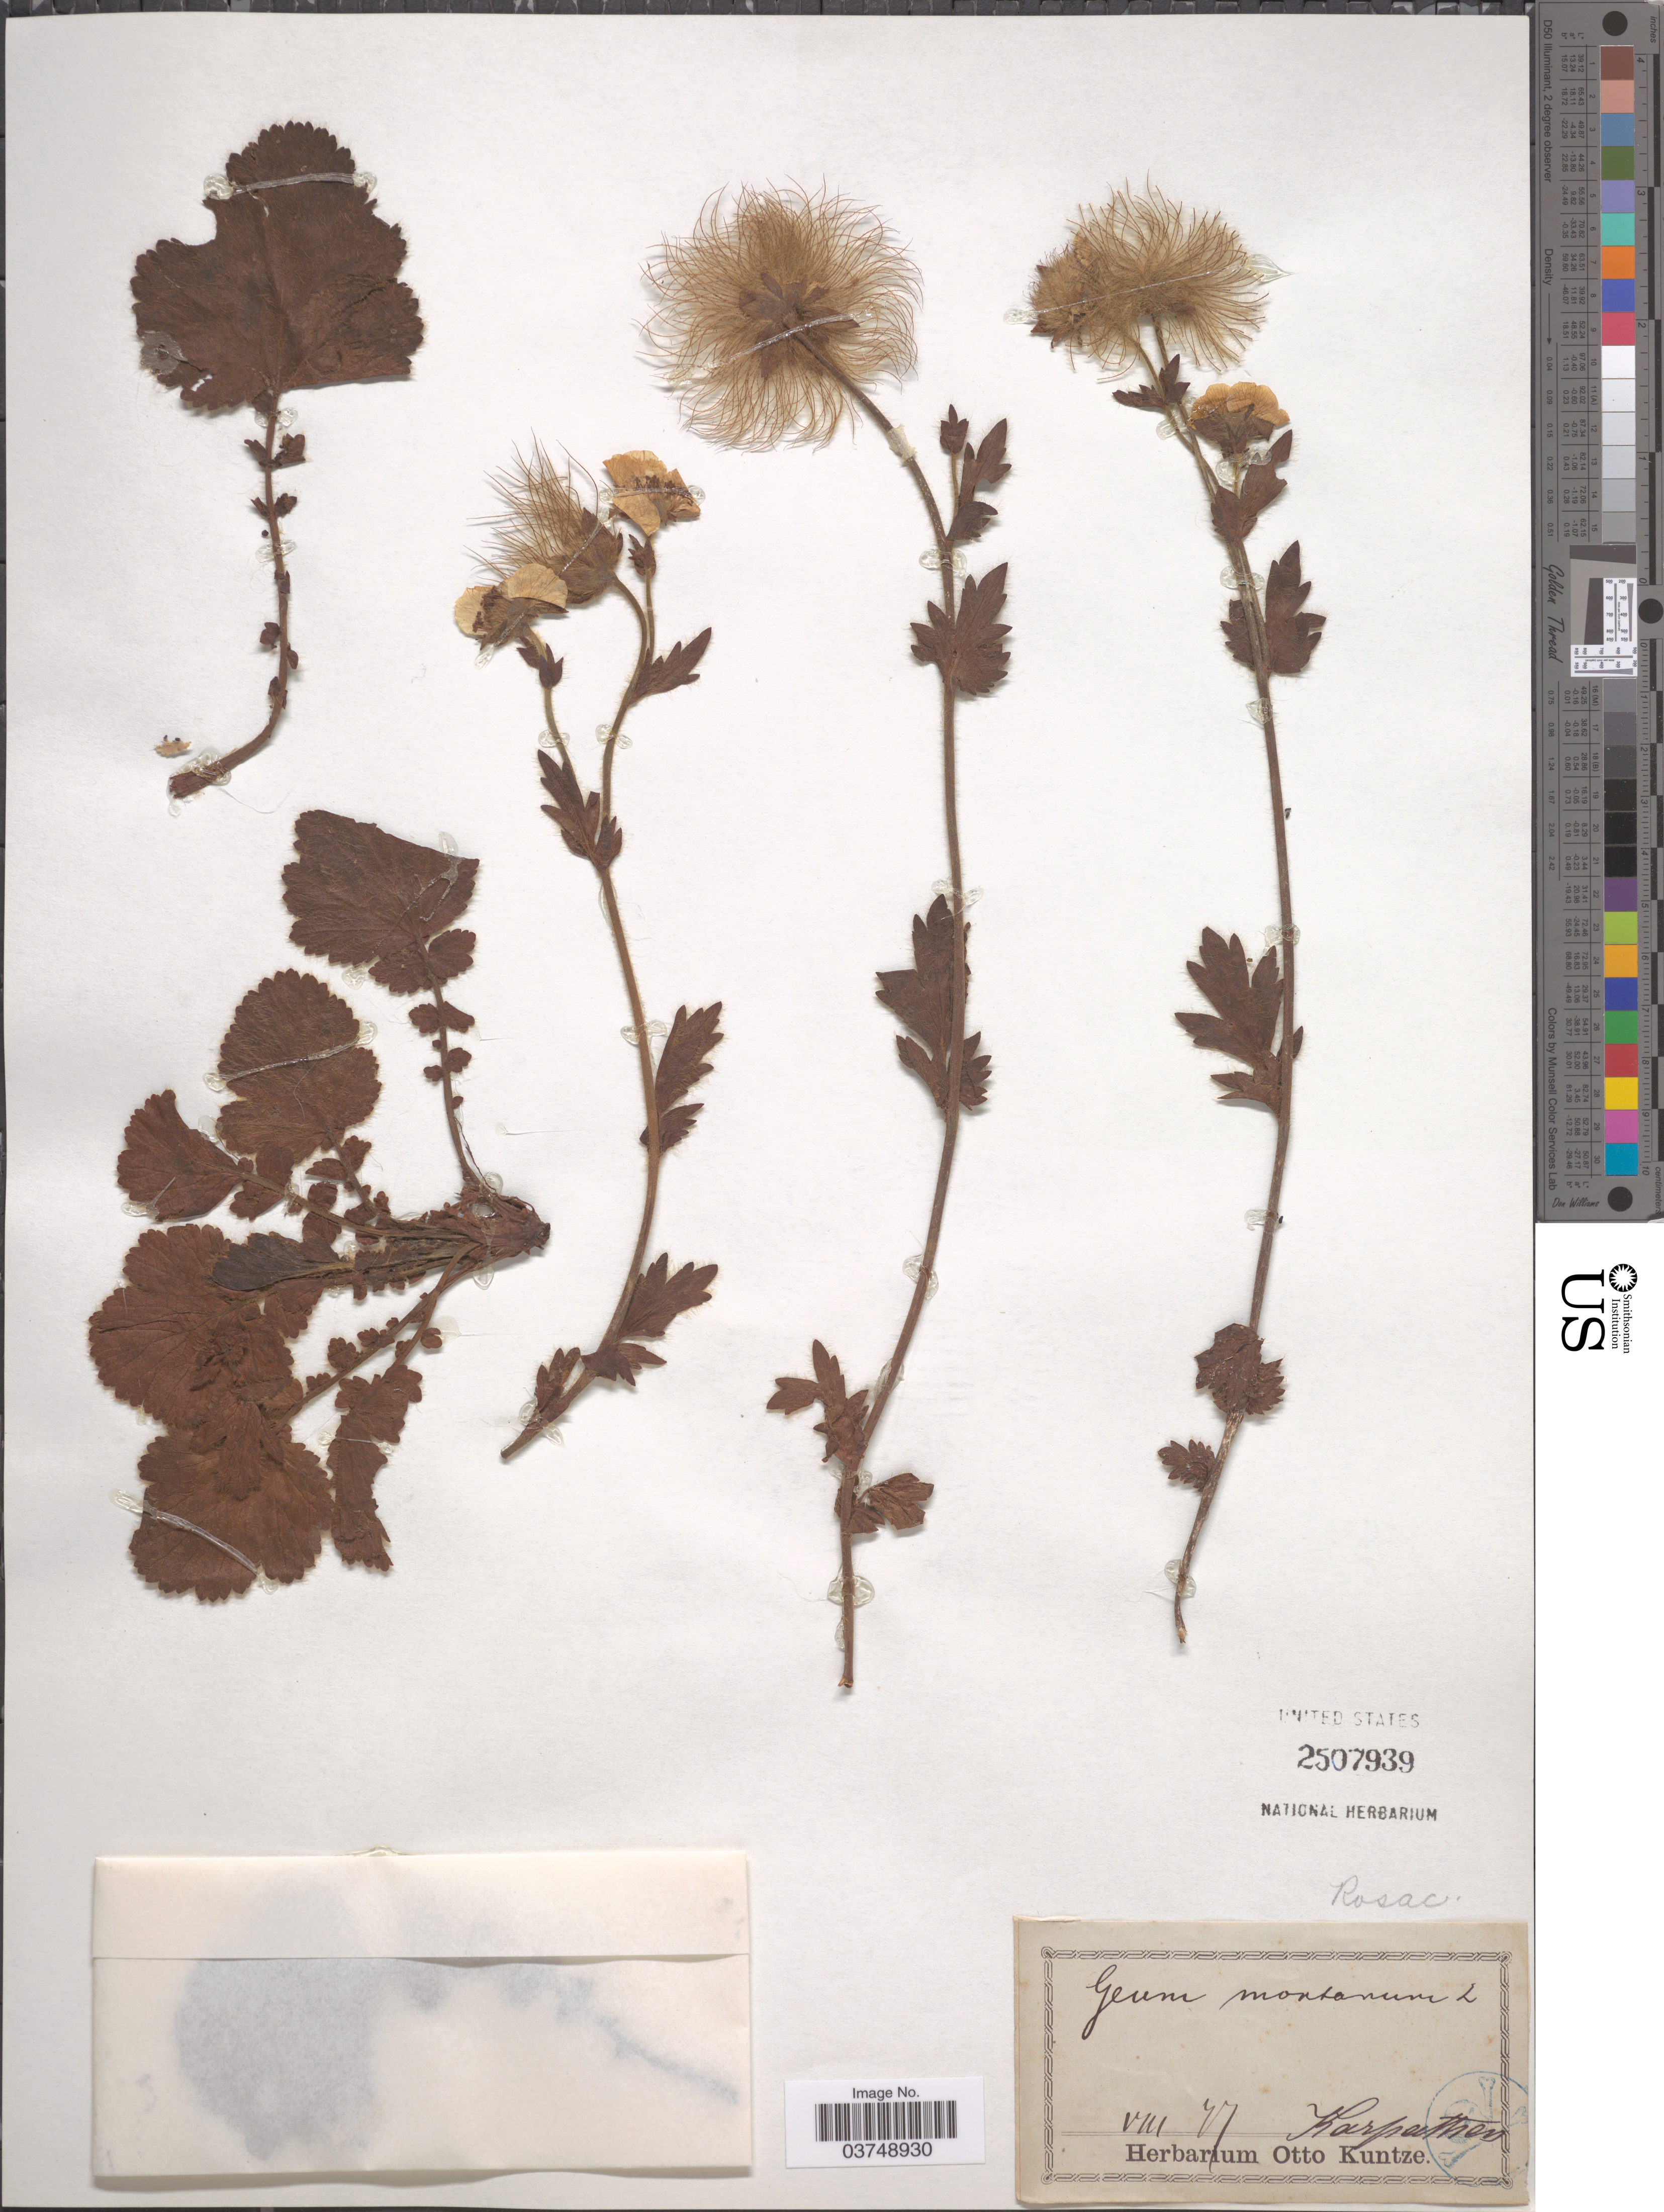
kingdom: Plantae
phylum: Tracheophyta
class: Magnoliopsida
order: Rosales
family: Rosaceae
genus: Geum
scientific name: Geum montanum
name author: L.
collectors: ex herb. Otto Kuntze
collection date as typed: Transcribed d/m/y: /8/77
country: Greece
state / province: South Aegean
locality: Karpathos.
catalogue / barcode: US 2507939